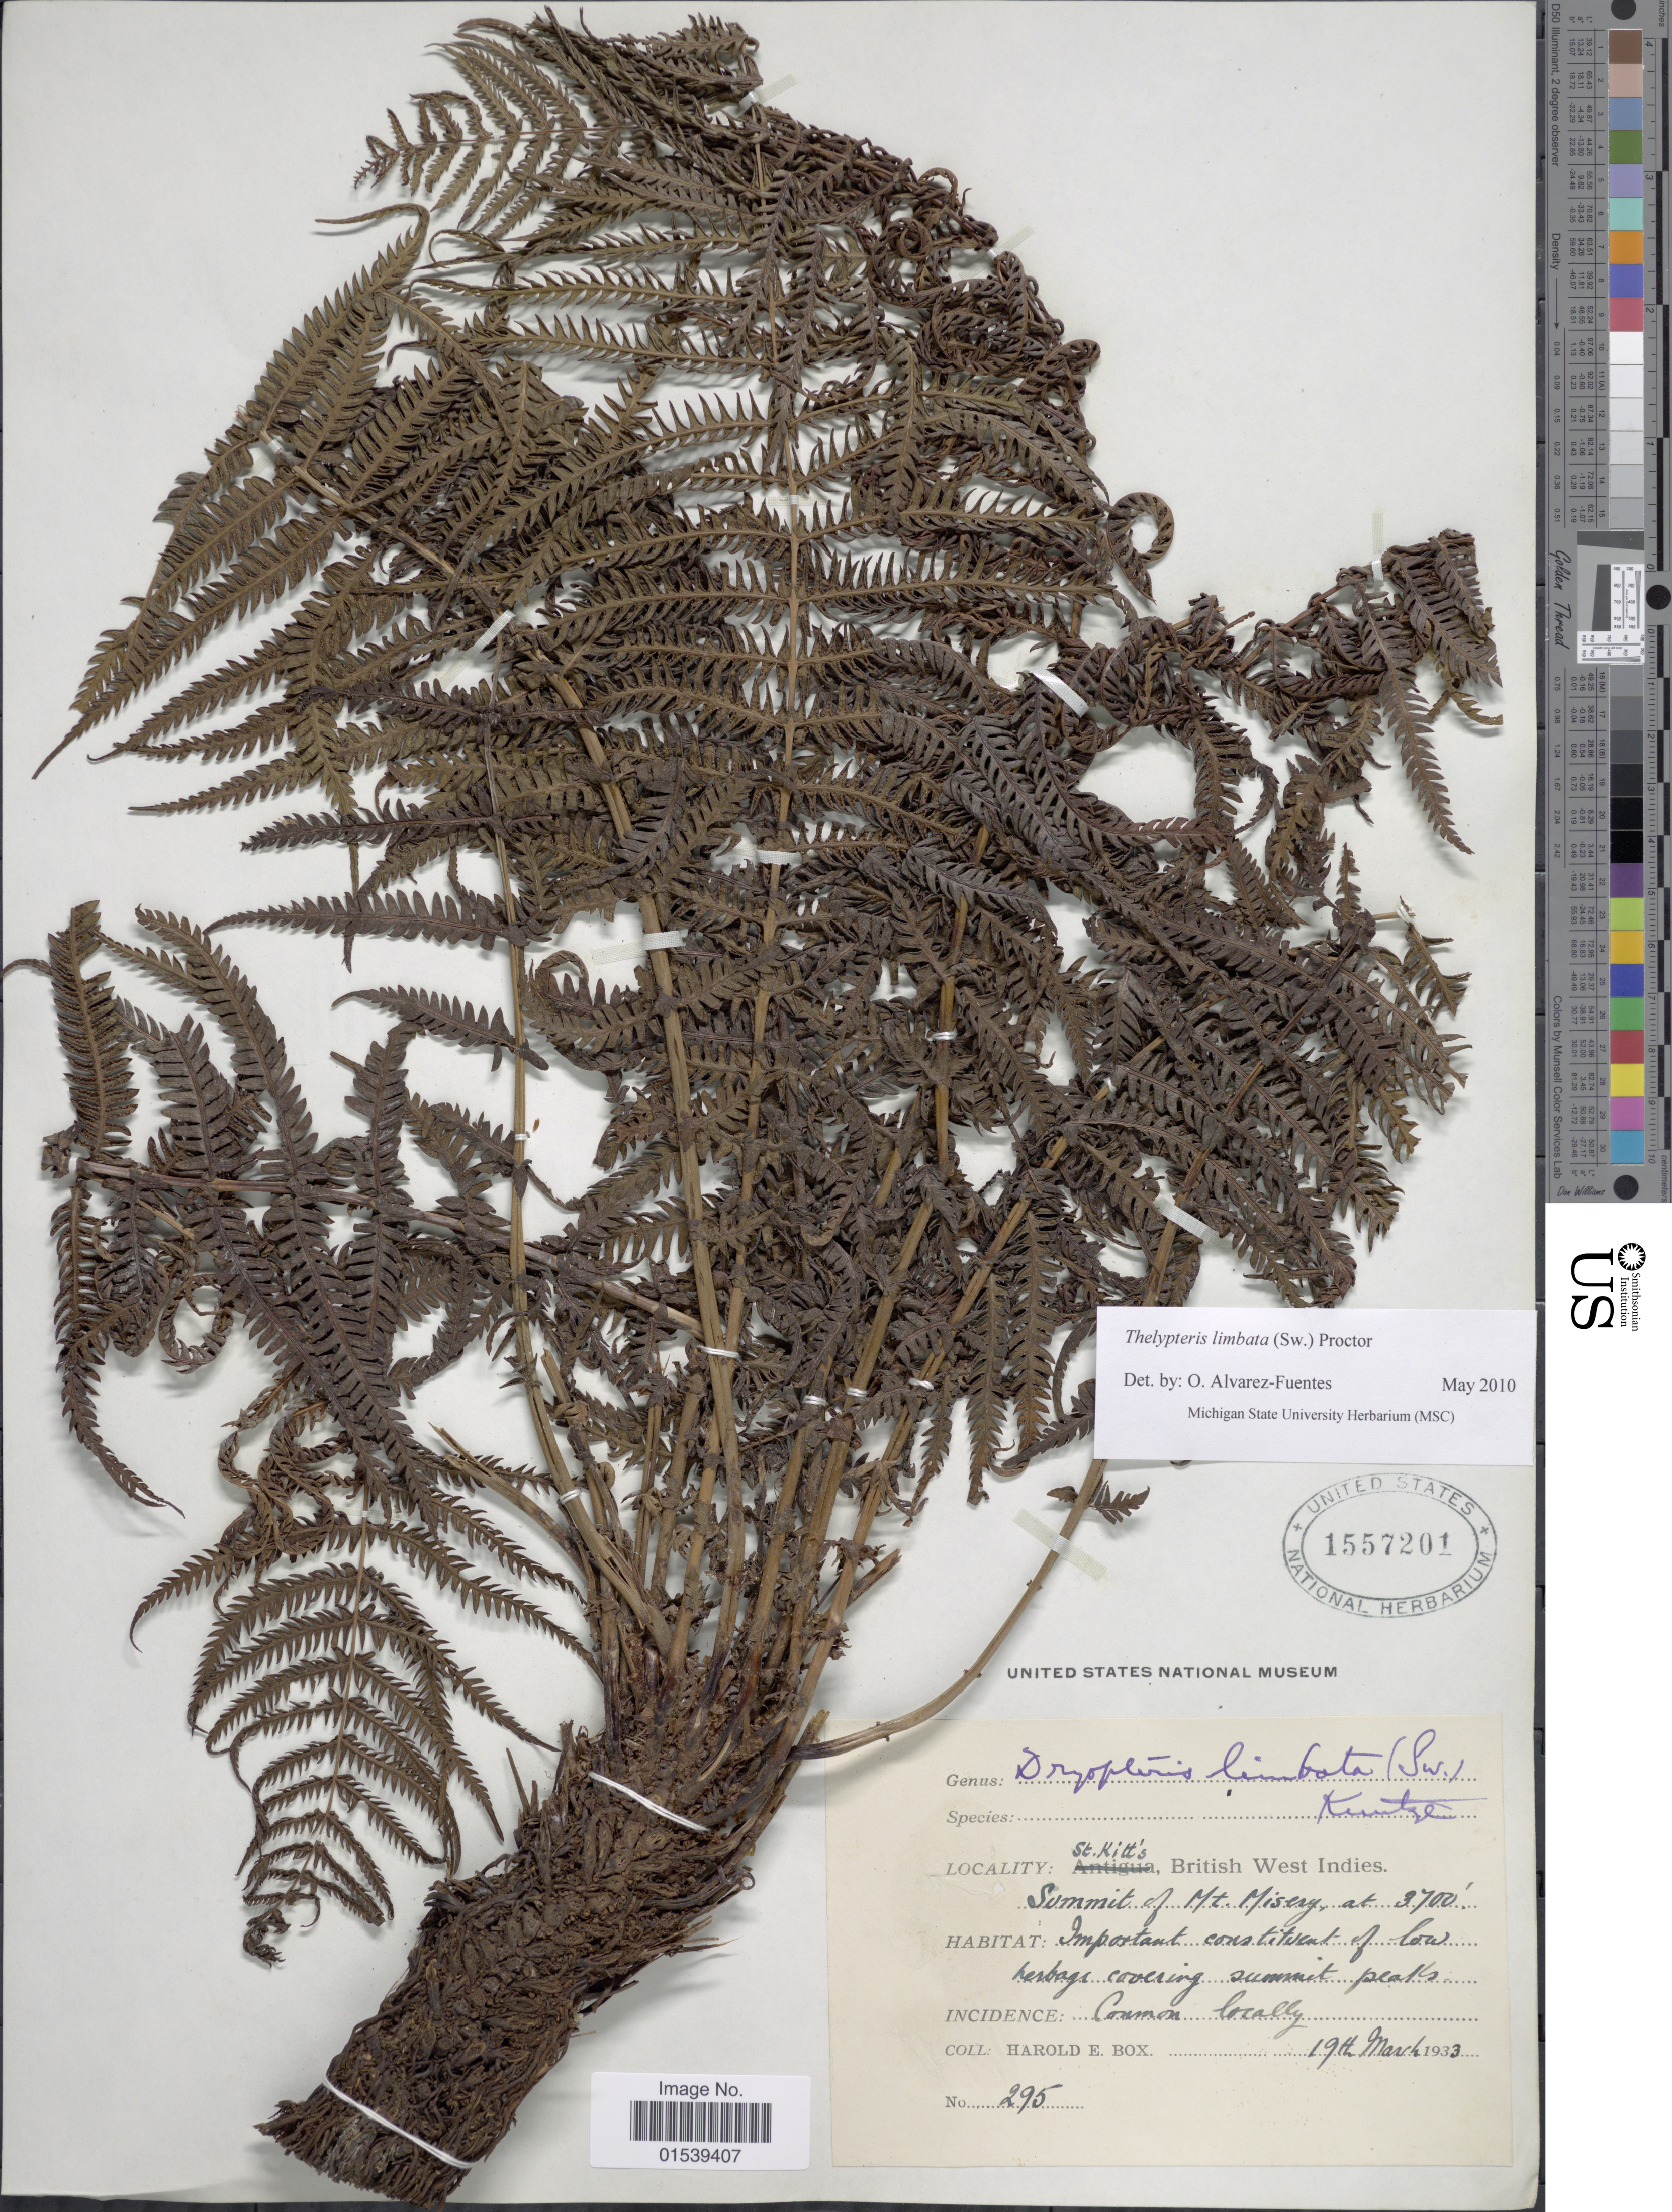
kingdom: Plantae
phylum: Tracheophyta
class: Polypodiopsida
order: Polypodiales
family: Thelypteridaceae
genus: Amauropelta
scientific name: Amauropelta limbata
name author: (Sw.) Pic. Serm.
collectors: H. E. Box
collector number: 295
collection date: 1933-03-19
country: St. Christopher-Nevis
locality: St. Kitts, British West Indies, Summit of Mt. Misery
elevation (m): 1128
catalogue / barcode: US 1557201